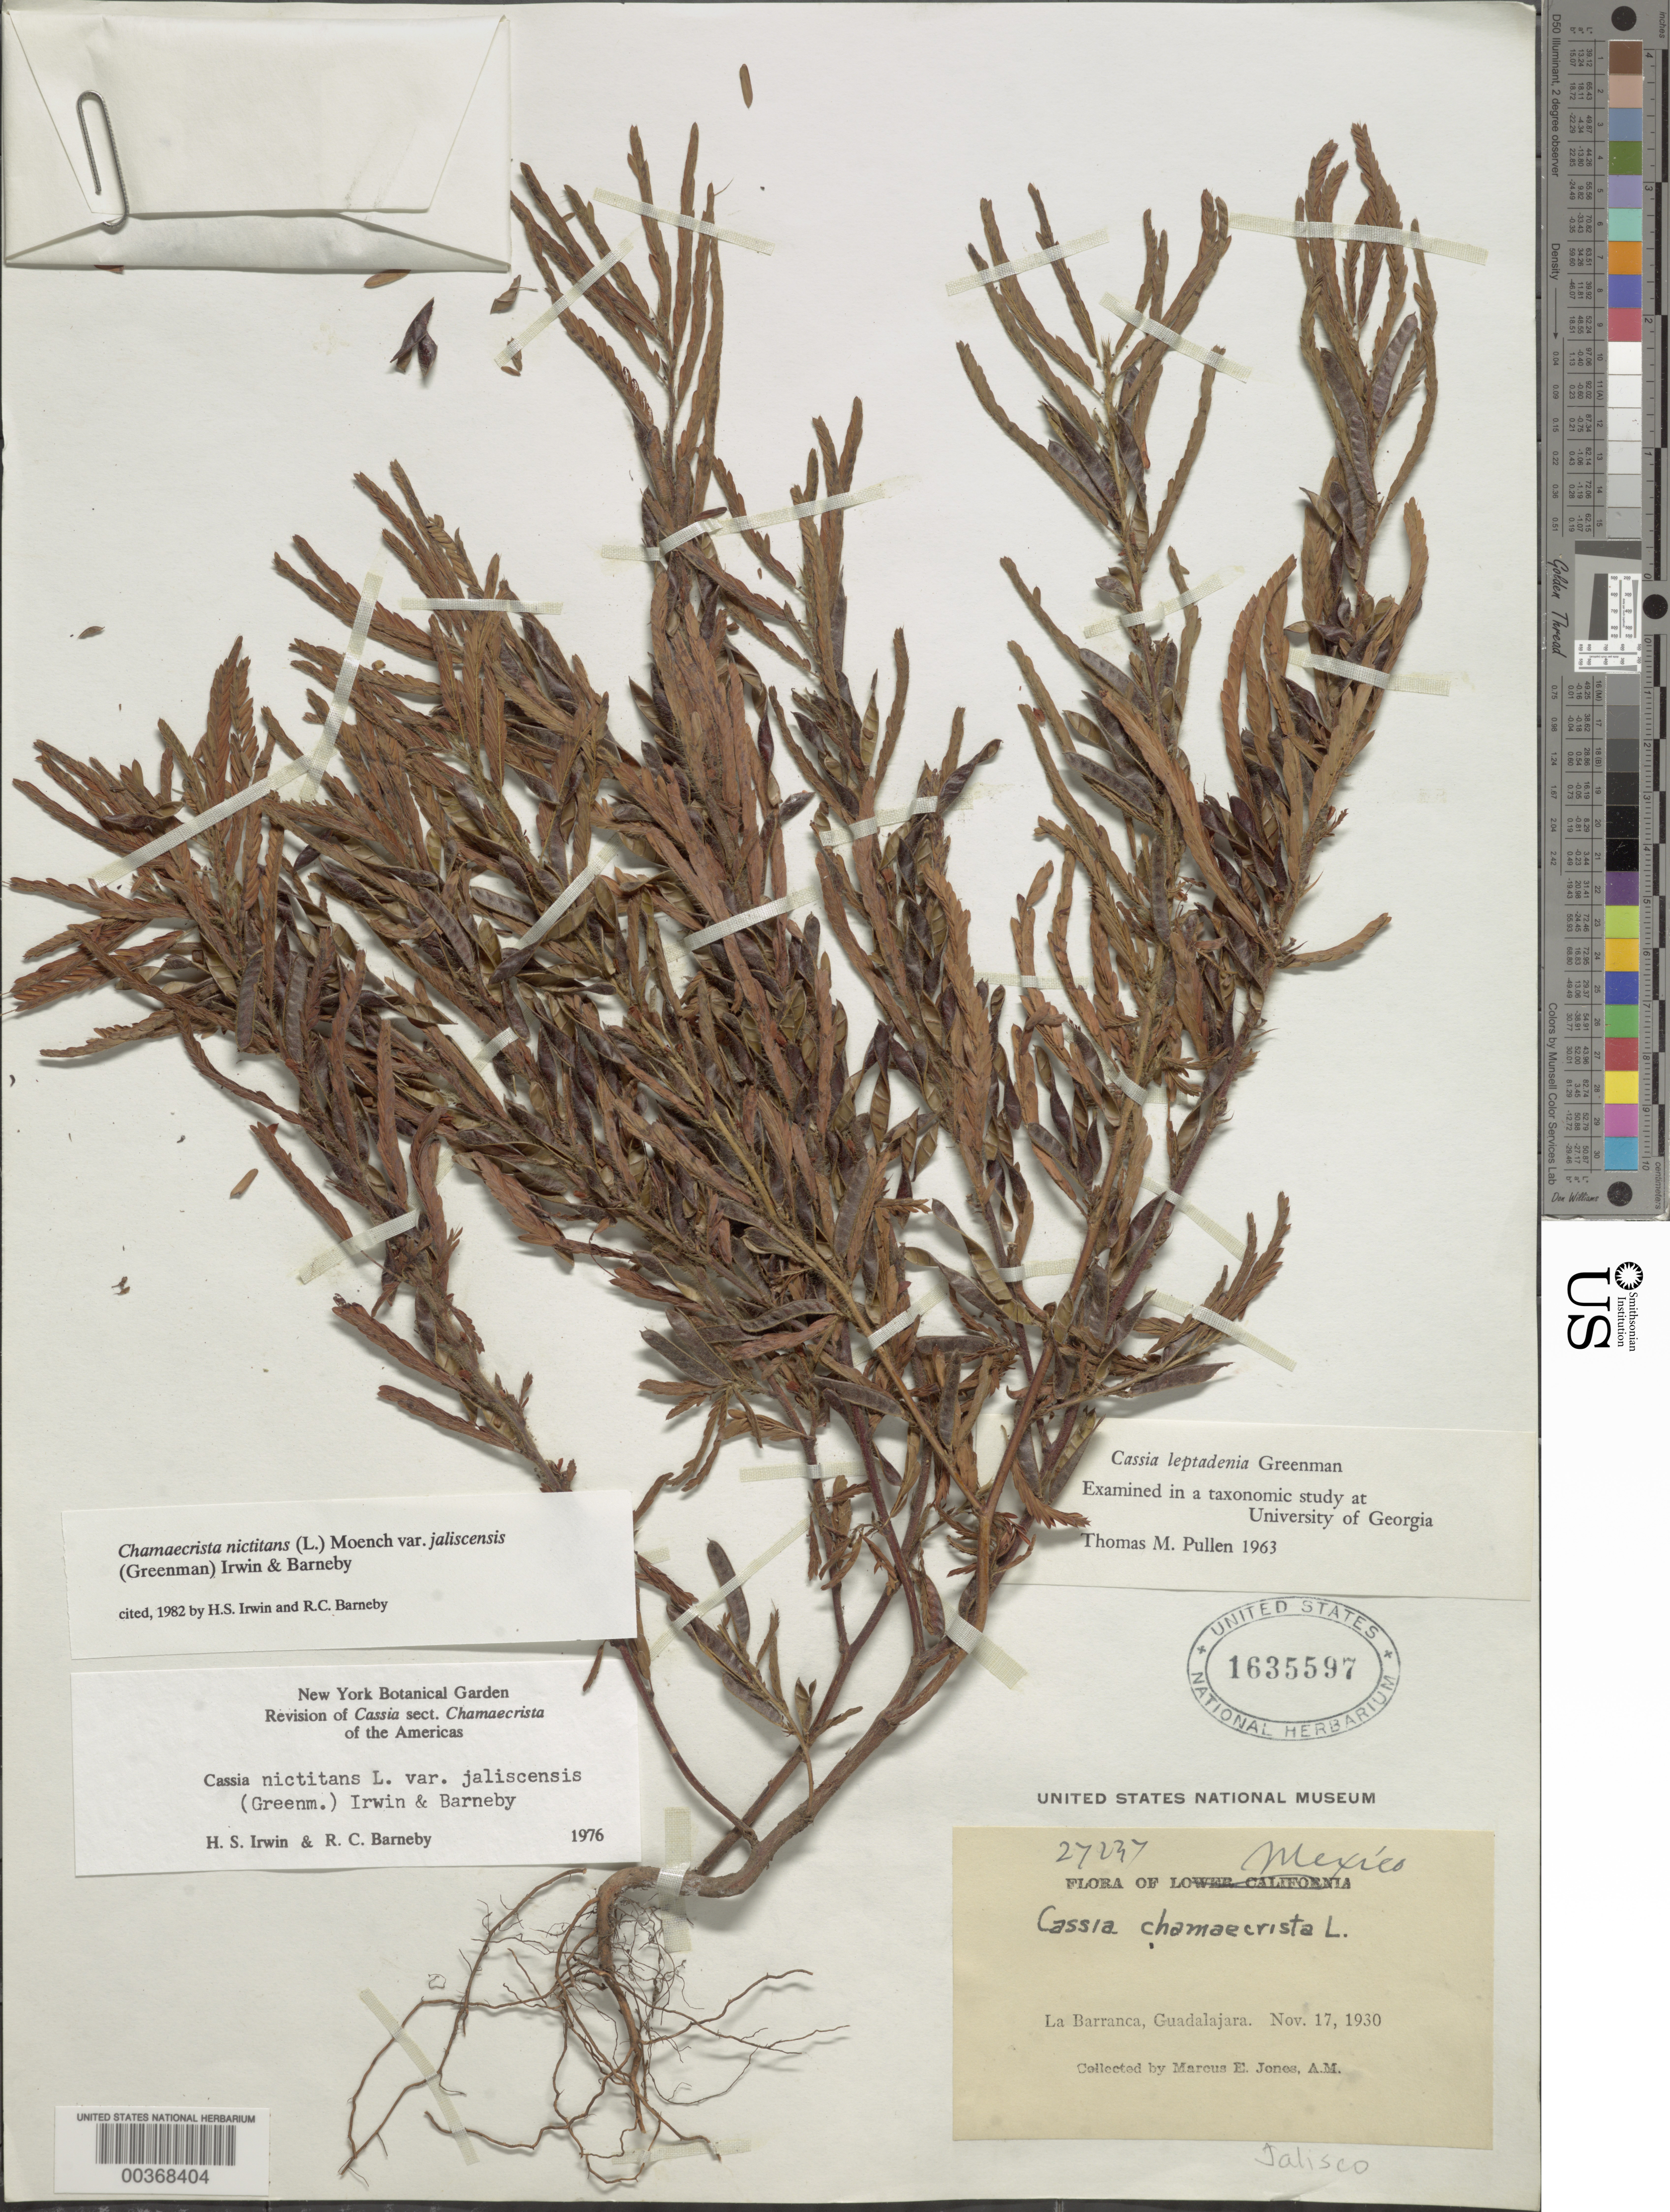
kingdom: Plantae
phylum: Tracheophyta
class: Magnoliopsida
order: Fabales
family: Fabaceae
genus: Chamaecrista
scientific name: Chamaecrista nictitans var. jaliscensis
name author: (Greenm.) H.S. Irwin & Barneby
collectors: M. E. Jones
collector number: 27237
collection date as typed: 17 Nov 1930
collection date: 1930-11-17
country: Mexico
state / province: Jalisco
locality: La Barranca, Guadalajara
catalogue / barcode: US 1635597